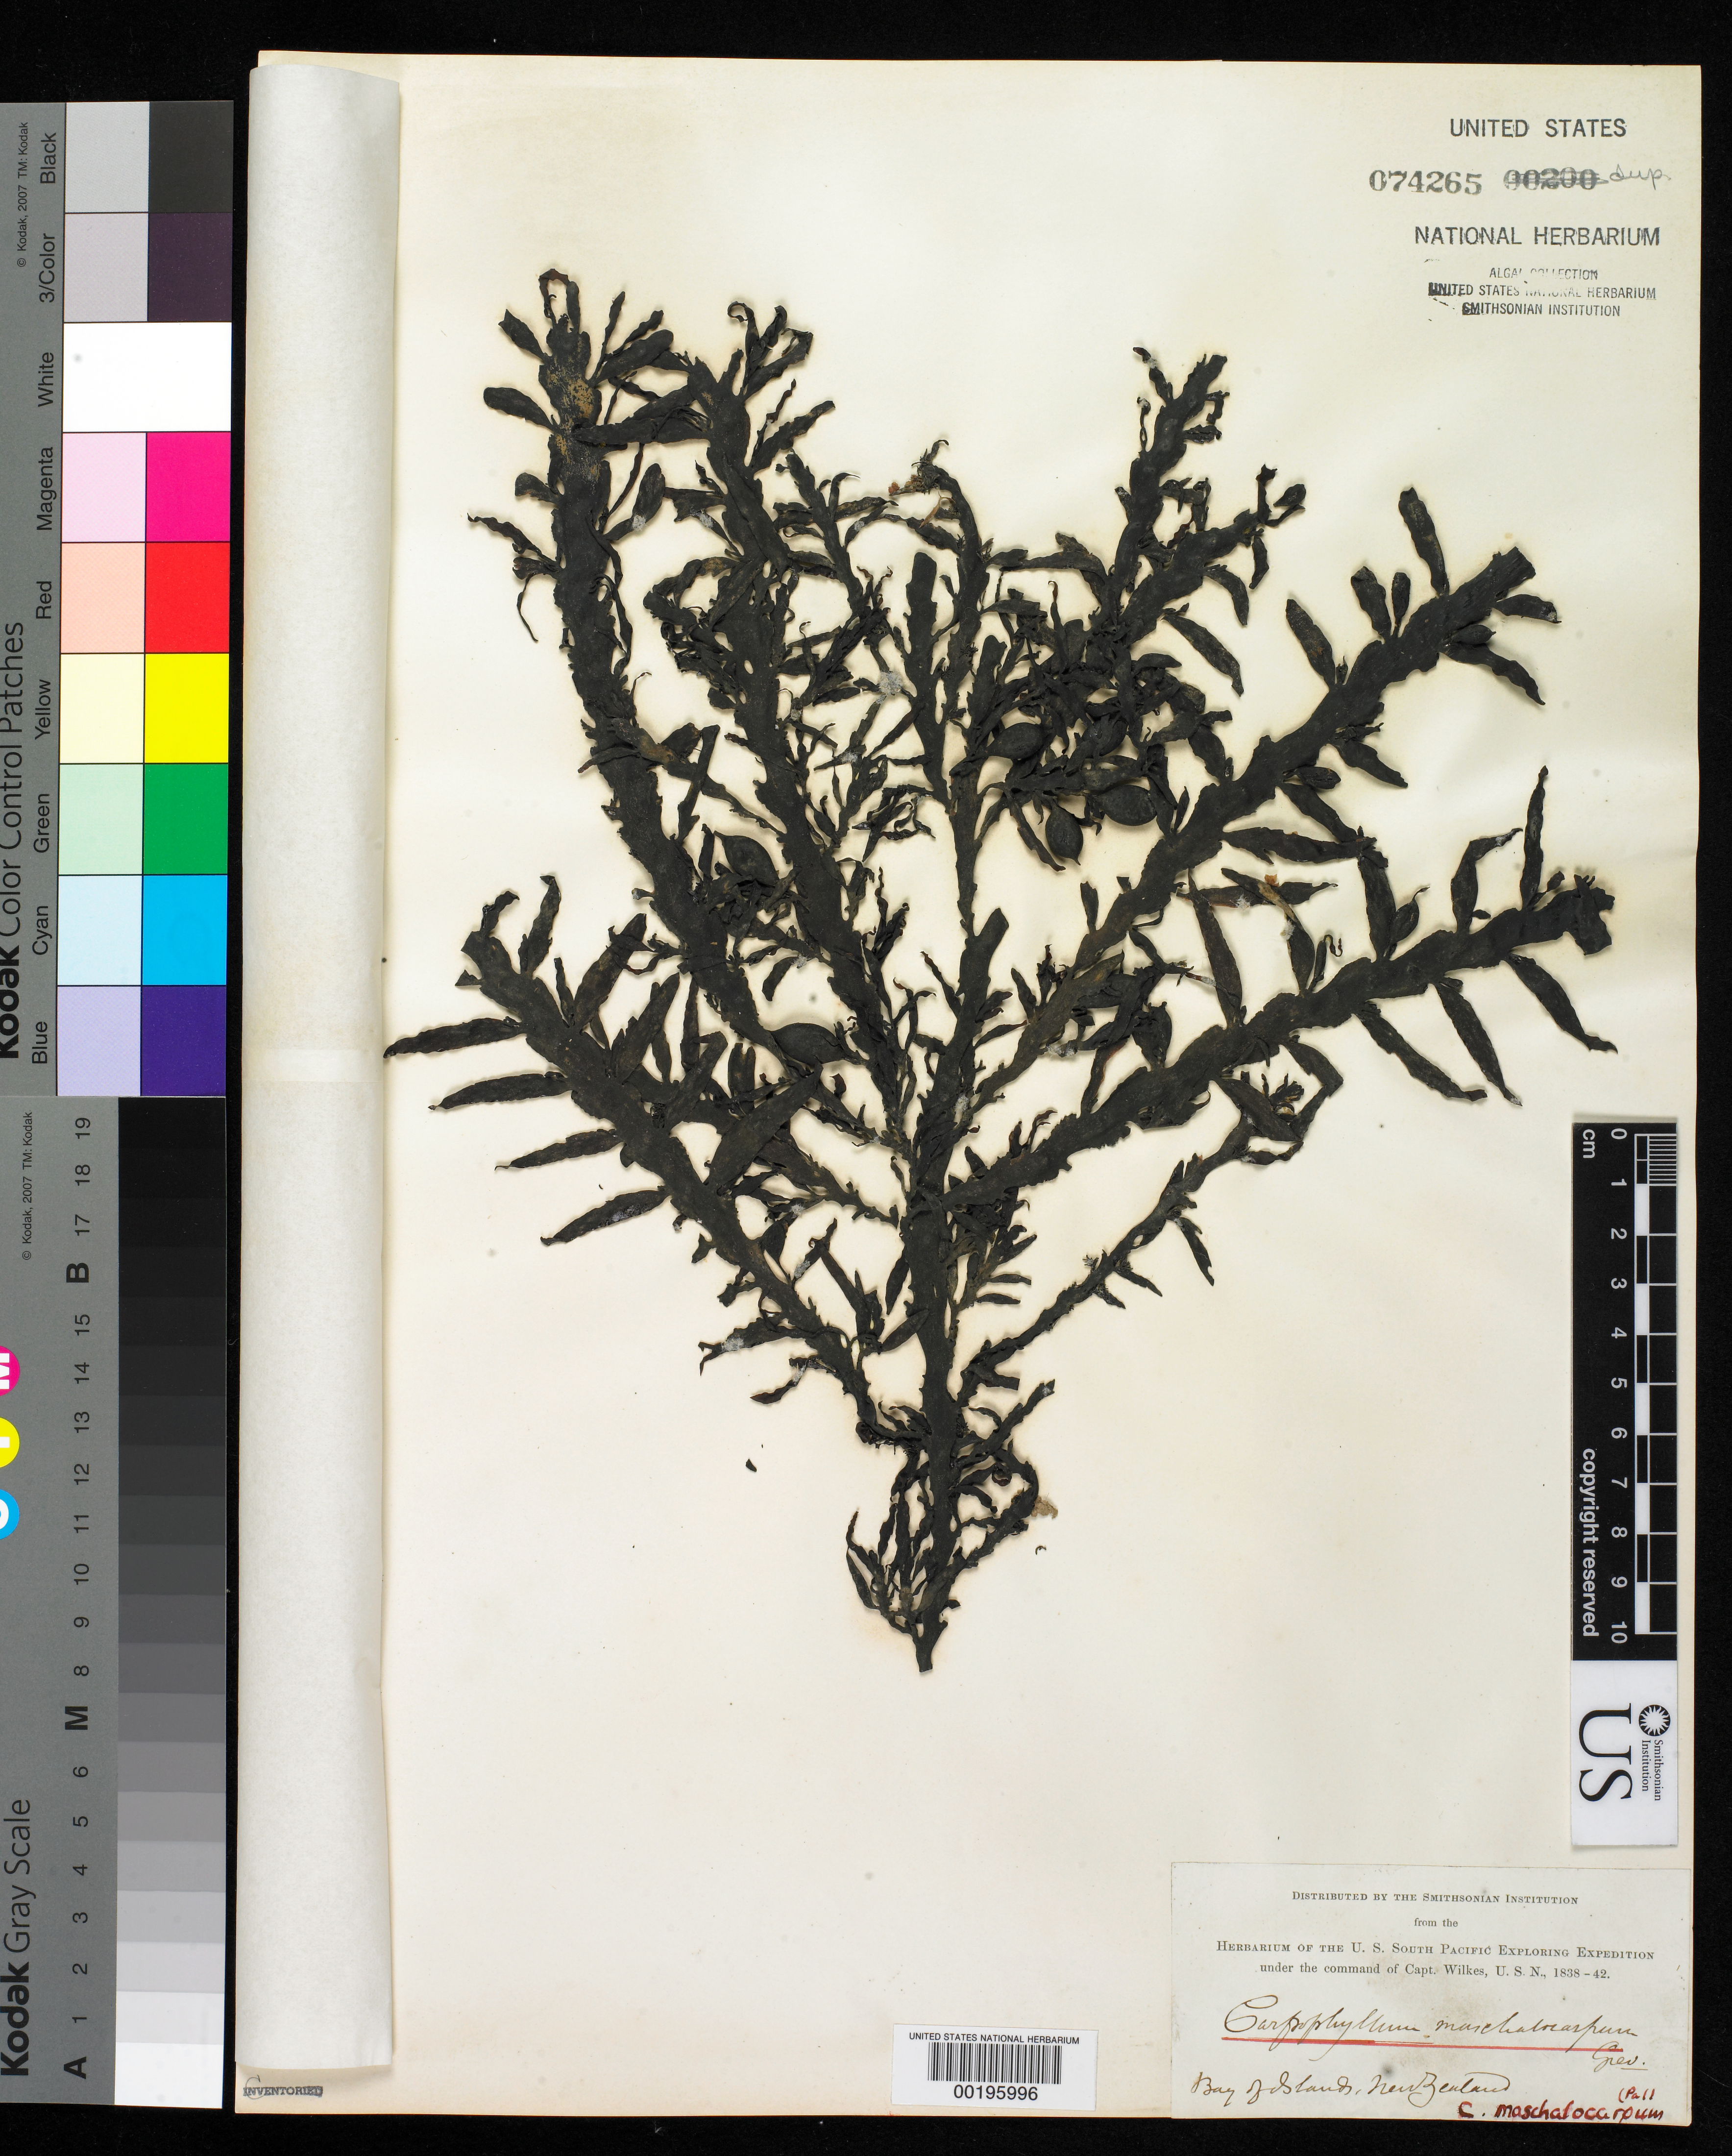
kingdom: Chromista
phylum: Ochrophyta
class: Phaeophyceae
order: Fucales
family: Sargassaceae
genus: Carpophyllum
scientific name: Carpophyllum maschalocarpum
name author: (Turner) Grev.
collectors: W. D. Brackenridge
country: New Zealand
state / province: Northland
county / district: Far North District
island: North Island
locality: Bay of Islands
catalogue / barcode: US 74265